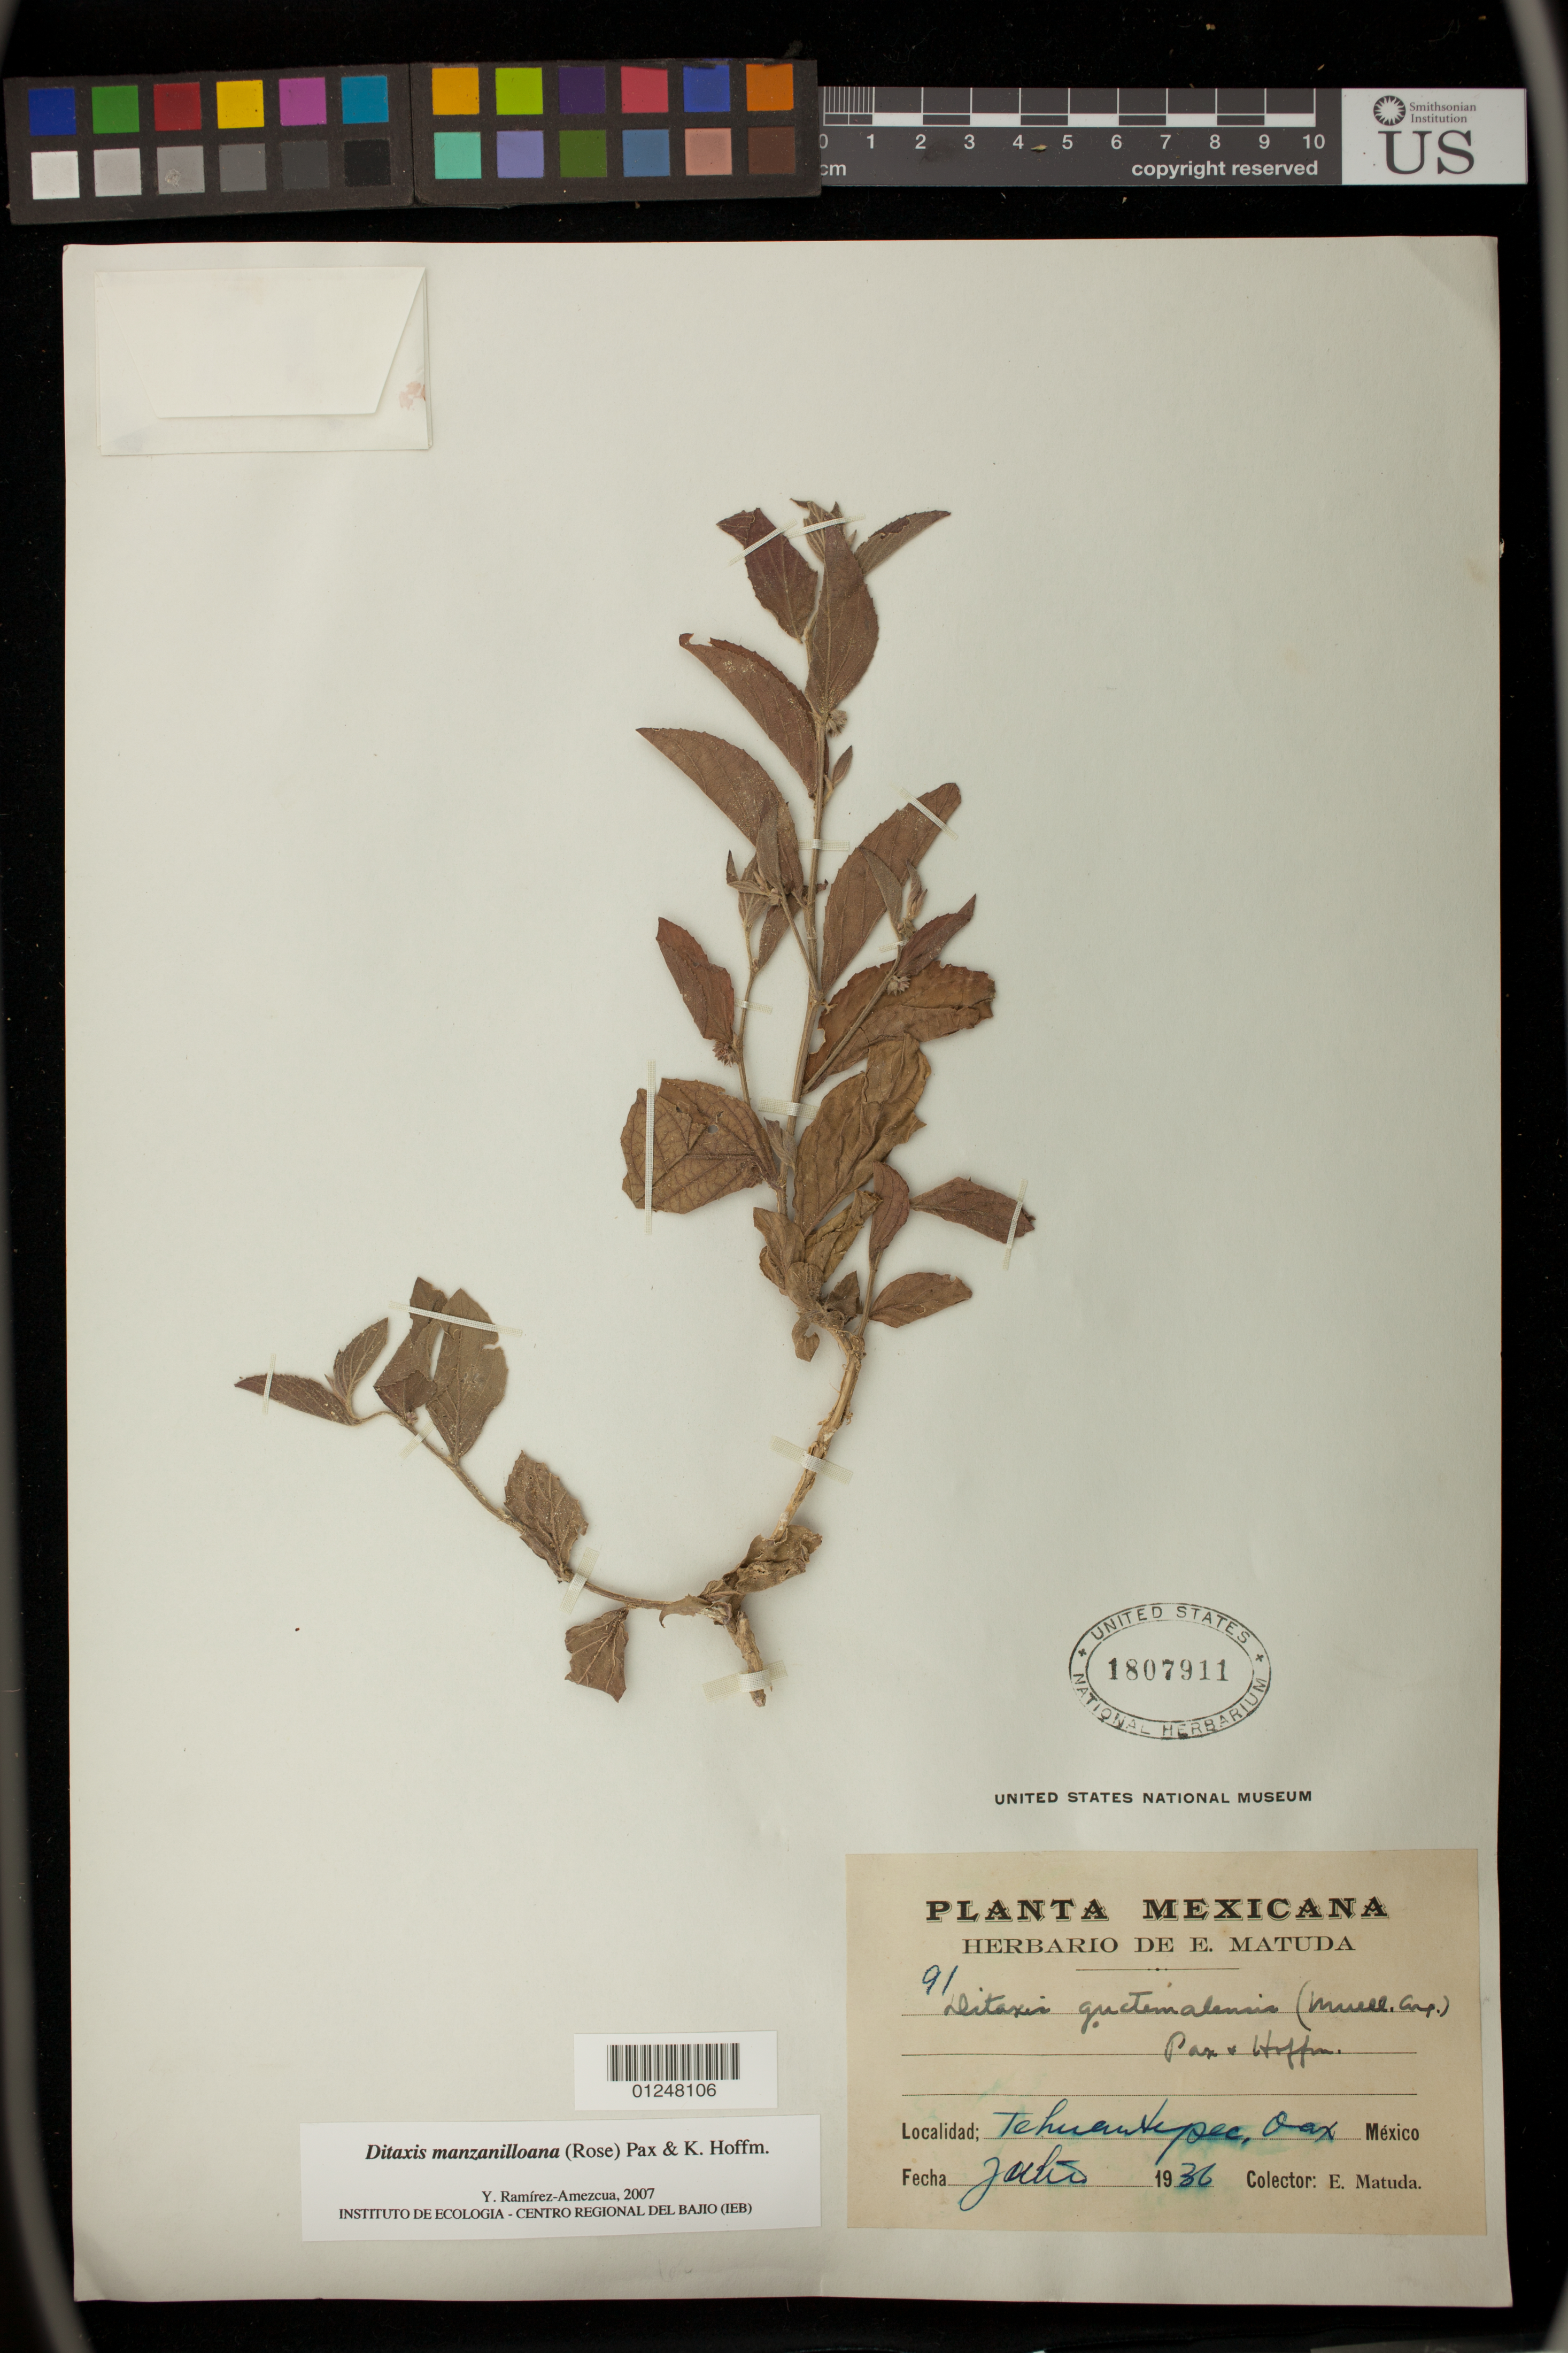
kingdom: Plantae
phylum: Tracheophyta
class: Magnoliopsida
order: Malpighiales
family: Euphorbiaceae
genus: Ditaxis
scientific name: Ditaxis manzanilloana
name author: (Rose) Pax & K. Hoffm.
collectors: E. Matuda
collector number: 91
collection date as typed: Jul 1936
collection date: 1936-07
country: Mexico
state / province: Oaxaca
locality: Tehuantepec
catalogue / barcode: US 1807911